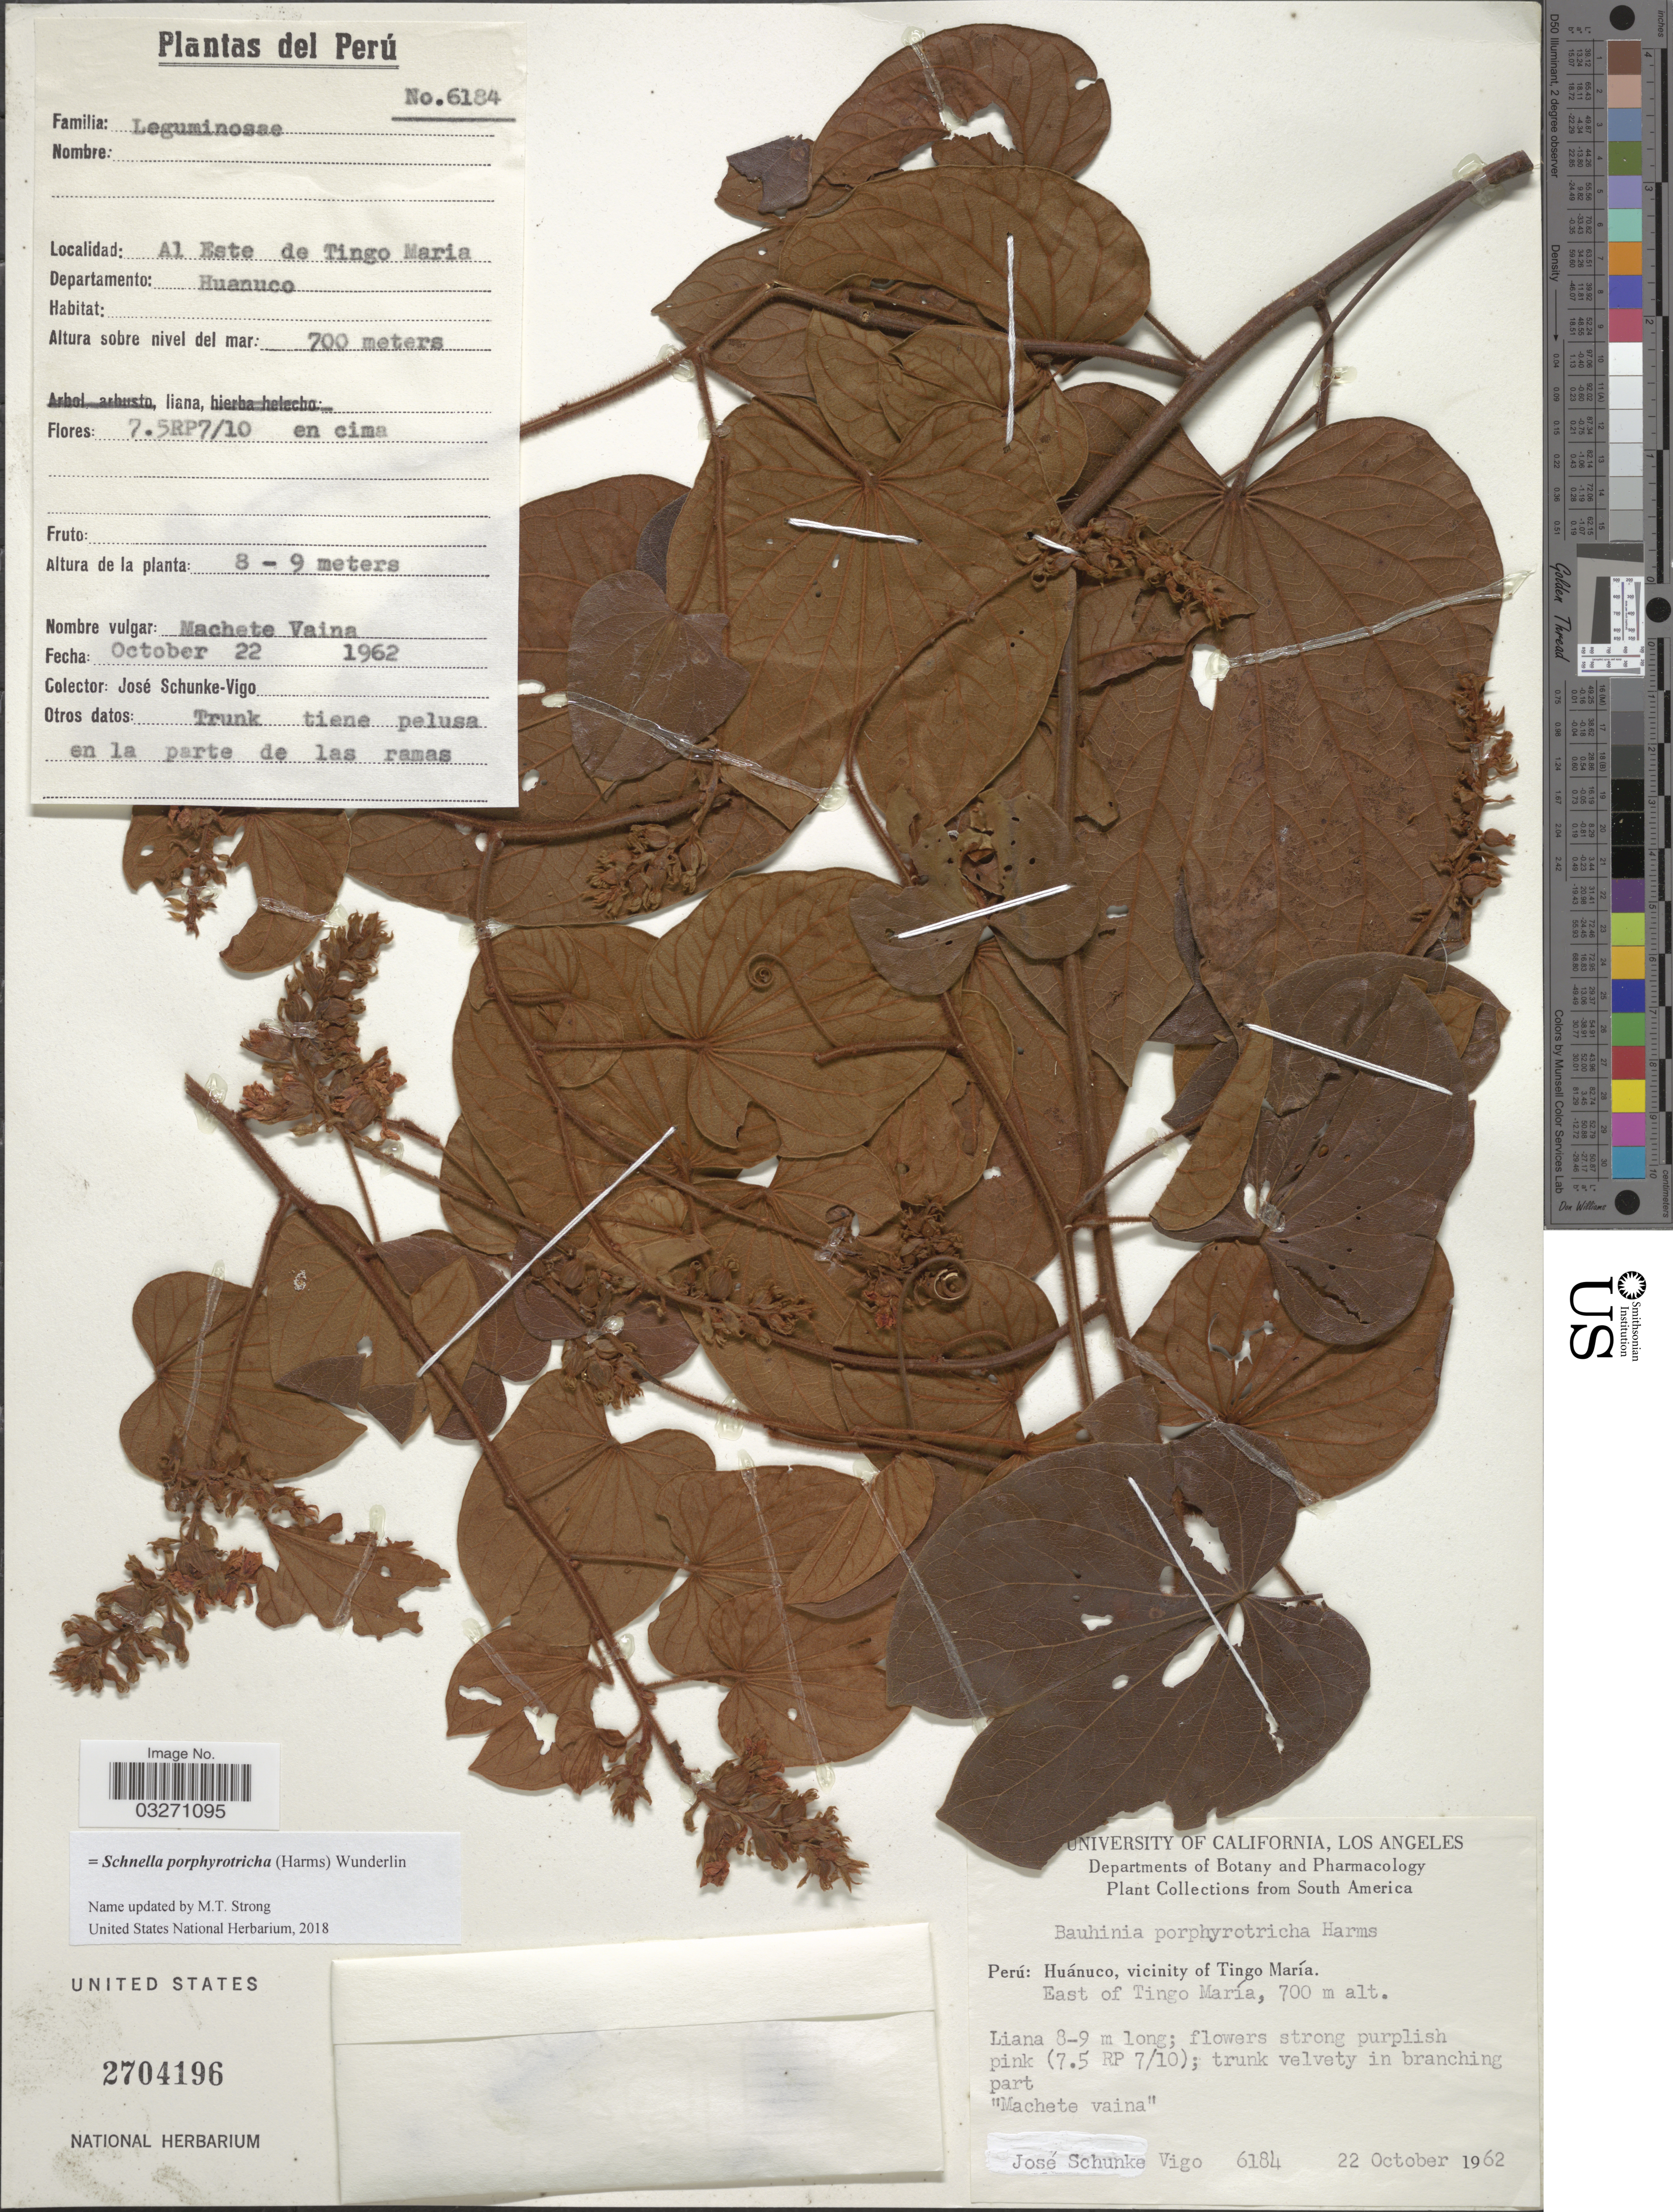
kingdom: Plantae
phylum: Tracheophyta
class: Magnoliopsida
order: Fabales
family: Fabaceae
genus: Schnella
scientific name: Schnella porphyrotricha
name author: (Harms) Wunderlin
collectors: J. Schunke Vigo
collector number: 6184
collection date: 1962-10-22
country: Peru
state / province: Huánuco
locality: Al Este de Tingo Maria, Departamento: Huanuco. Vicinity of Tingo María.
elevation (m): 700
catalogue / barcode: US 2704196